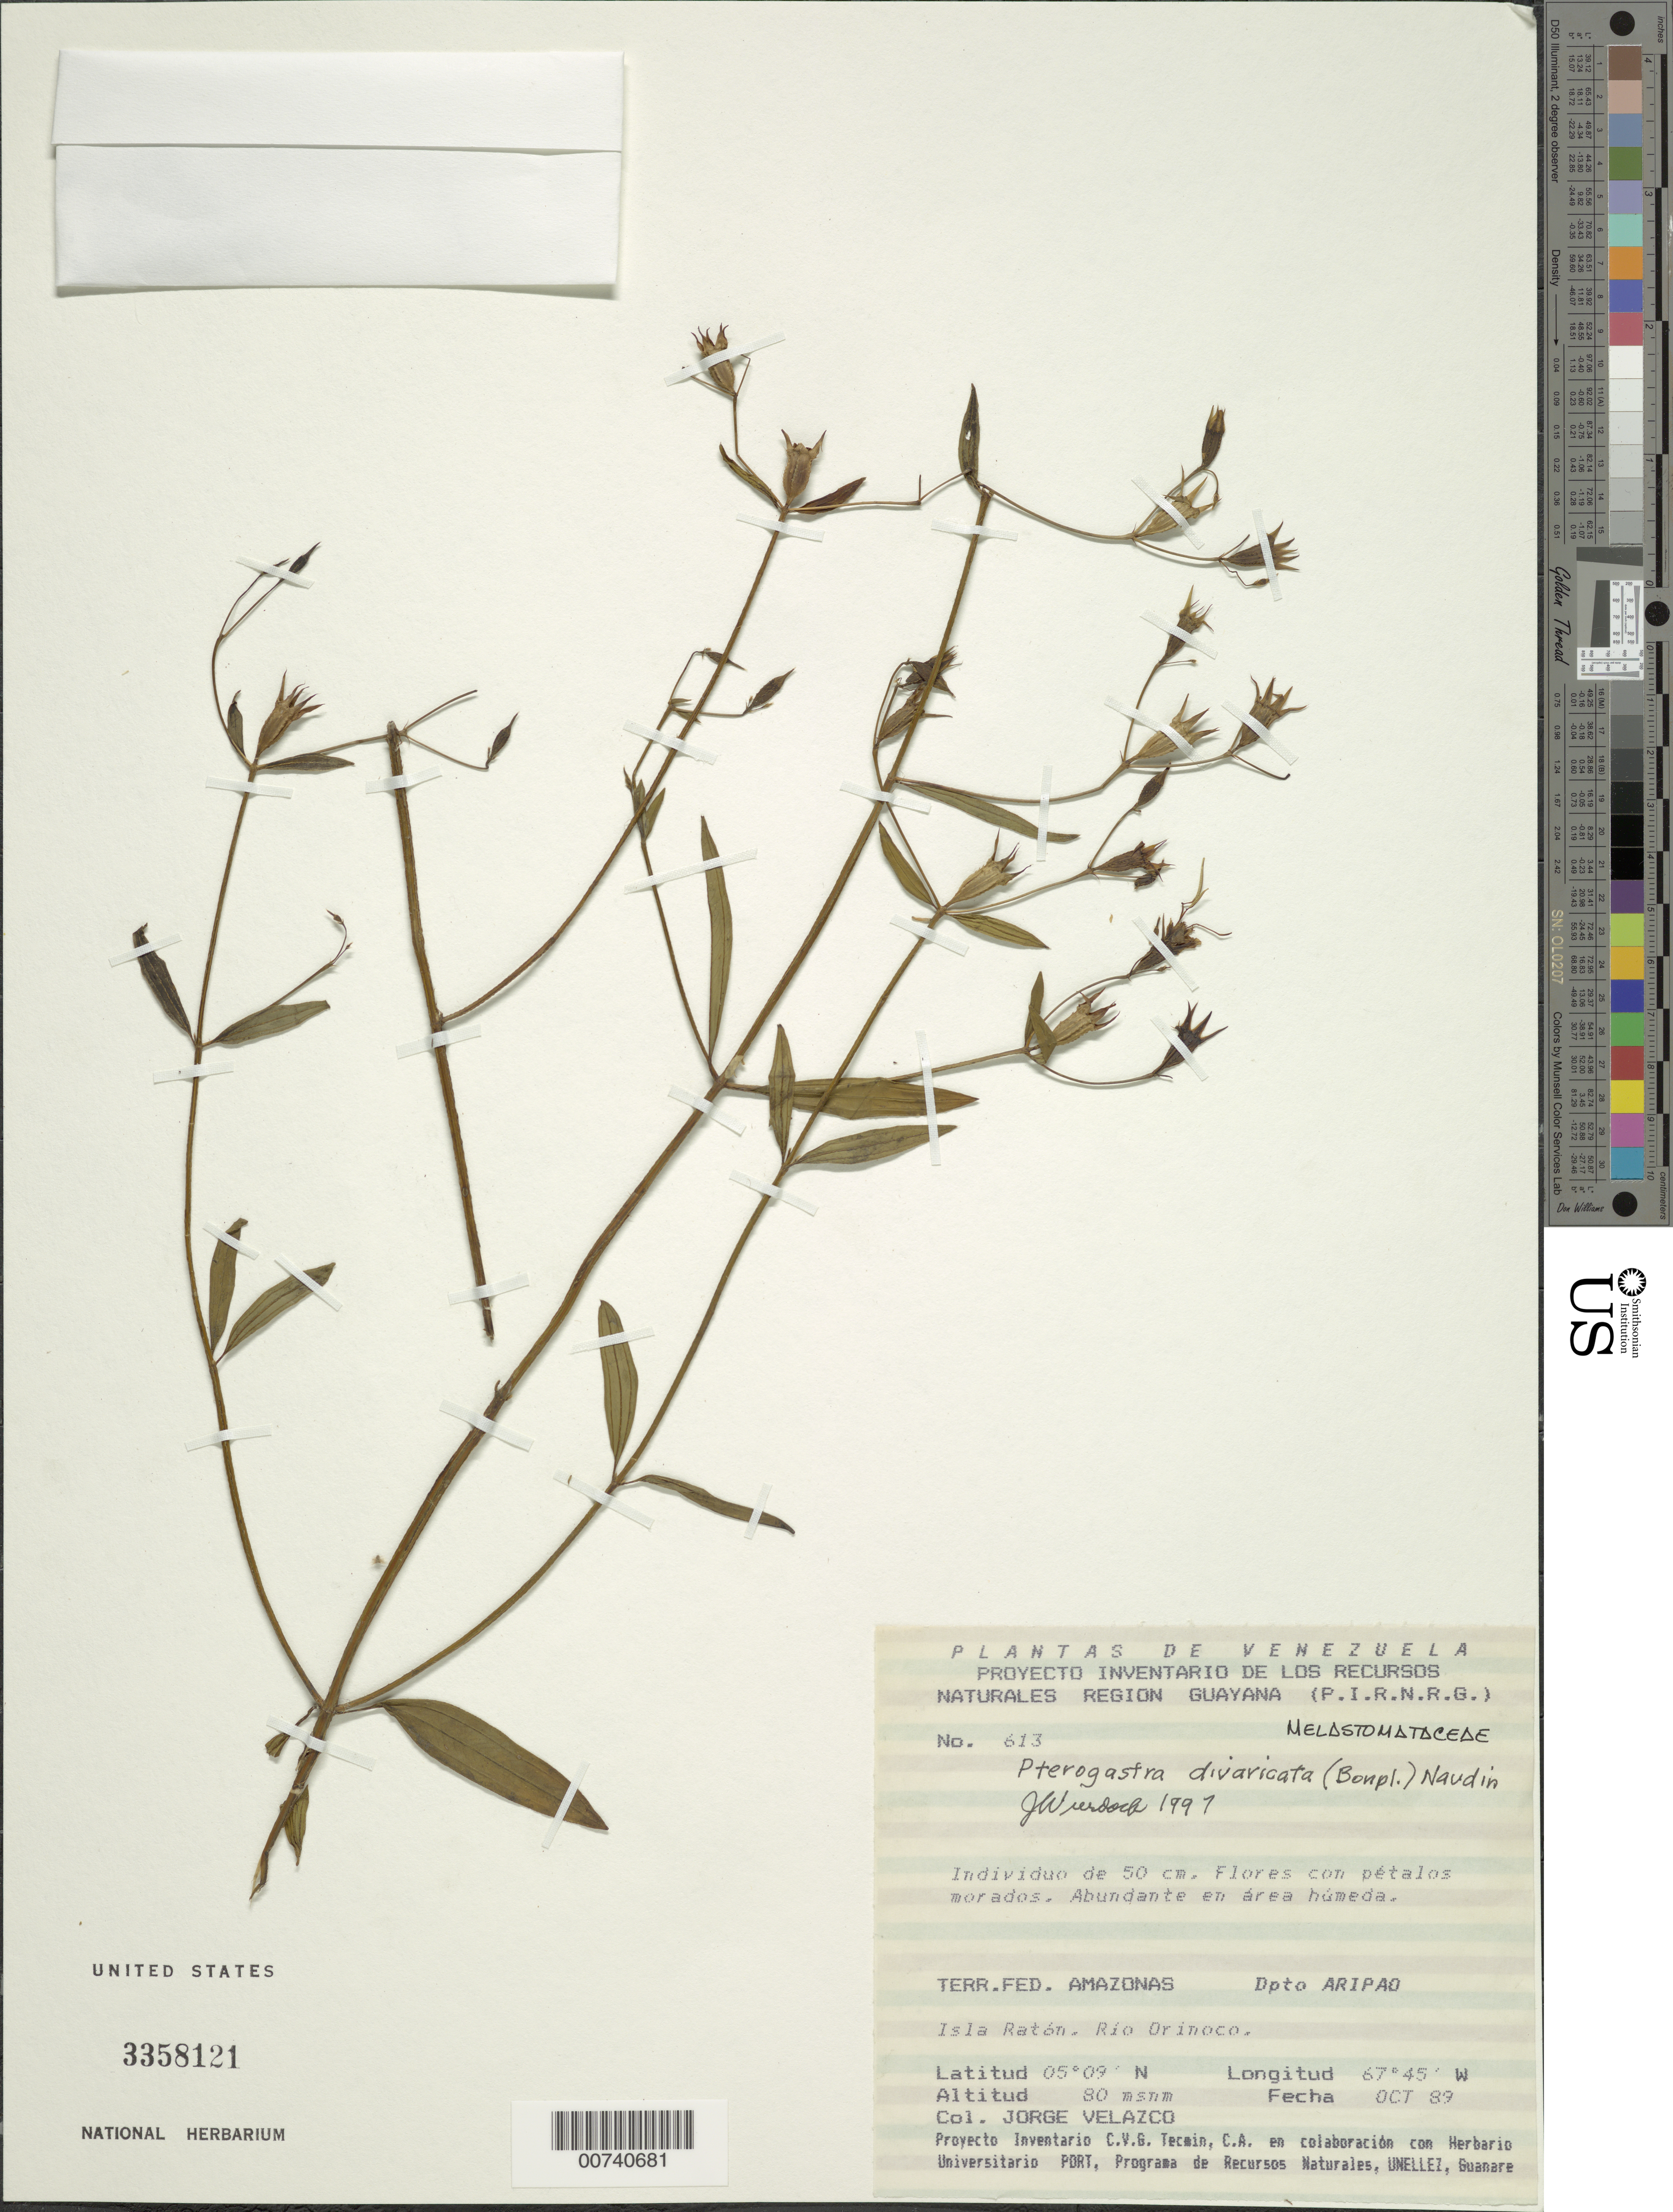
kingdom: Plantae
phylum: Tracheophyta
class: Magnoliopsida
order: Myrtales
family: Melastomataceae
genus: Pterogastra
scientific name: Pterogastra divaricata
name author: (Bonpl.) Naudin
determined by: Wurdack, John J., (US), US (UNITED STATES)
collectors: J. Velazco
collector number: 613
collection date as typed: Oct-89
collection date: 1989-10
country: Venezuela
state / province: Amazonas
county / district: Autana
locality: Isla Ratón, Río Orinoco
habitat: Wet areas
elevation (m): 80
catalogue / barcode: US 3358121